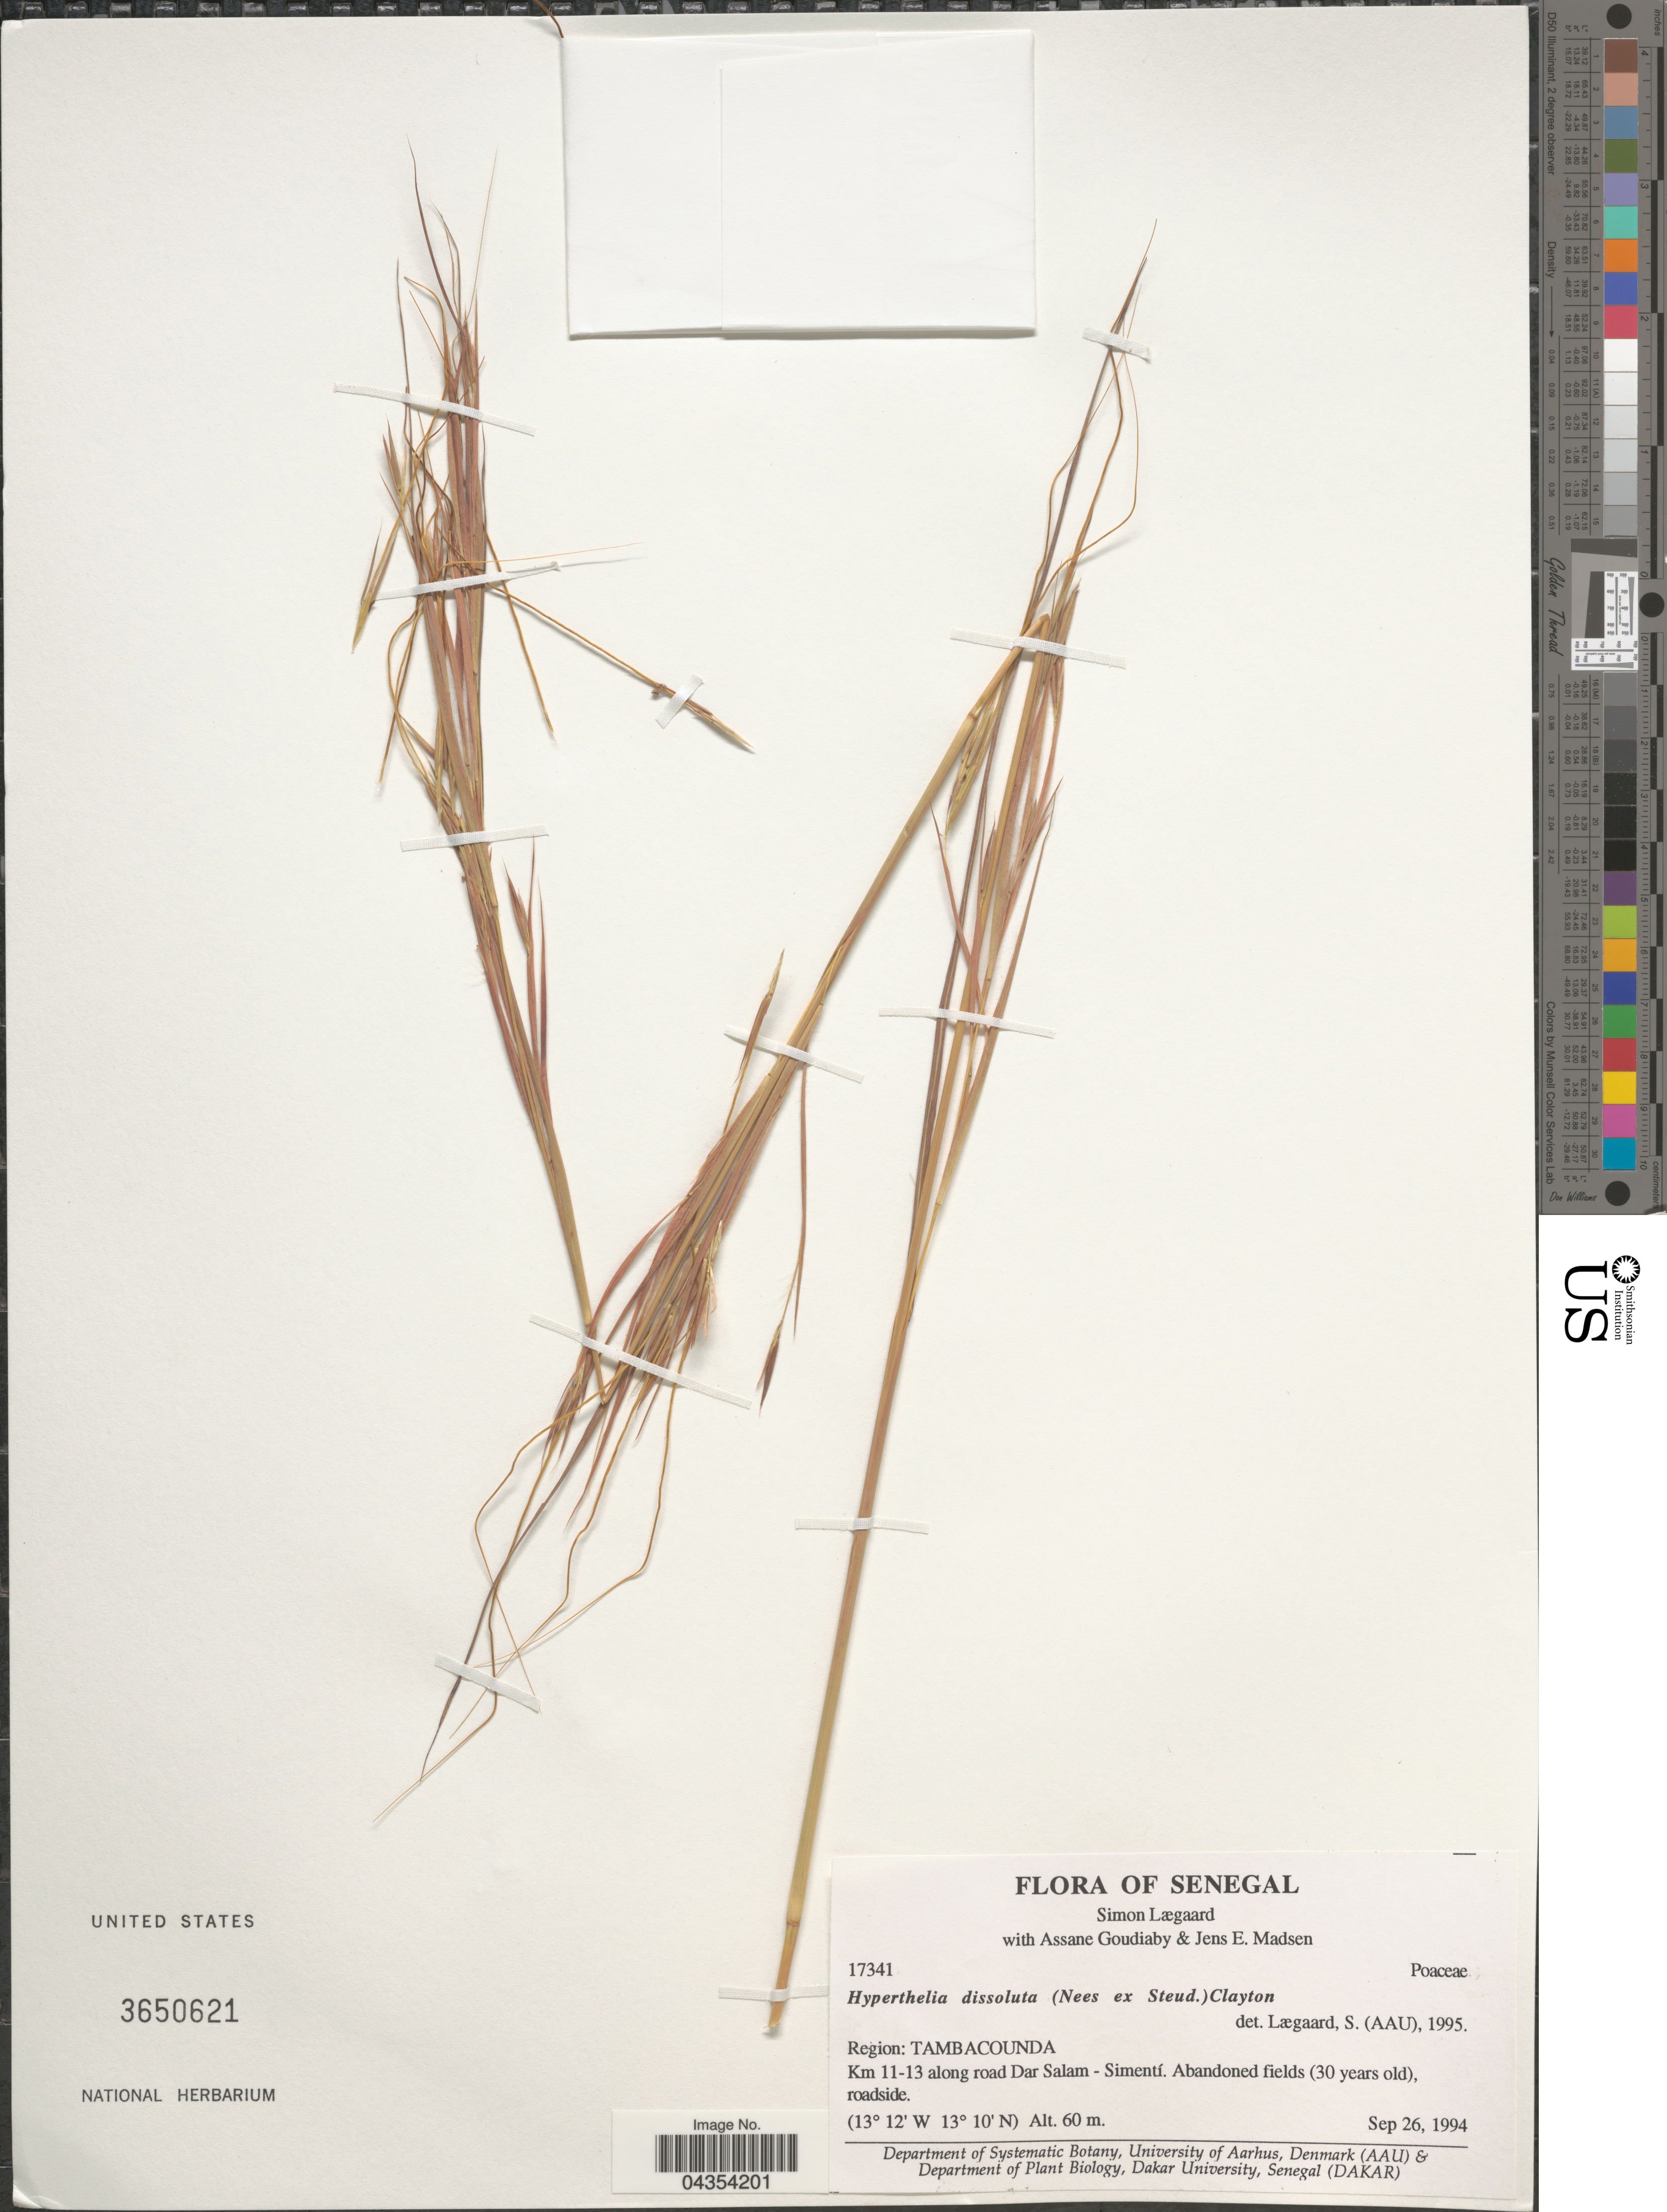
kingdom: Plantae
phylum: Tracheophyta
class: Liliopsida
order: Poales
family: Poaceae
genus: Hyperthelia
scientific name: Hyperthelia dissoluta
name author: (Nees ex Steud.) Clayton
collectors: S. Lægaard, A. Goudiaby & J. E. Madsen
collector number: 17341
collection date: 1994-09-26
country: Senegal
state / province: Tambacounda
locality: Region: Tambacounda. Km 11-13 along road Dar Salam - Simentí. Abandoned fields (30 years old), roadside.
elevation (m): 60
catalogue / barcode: US 3650621